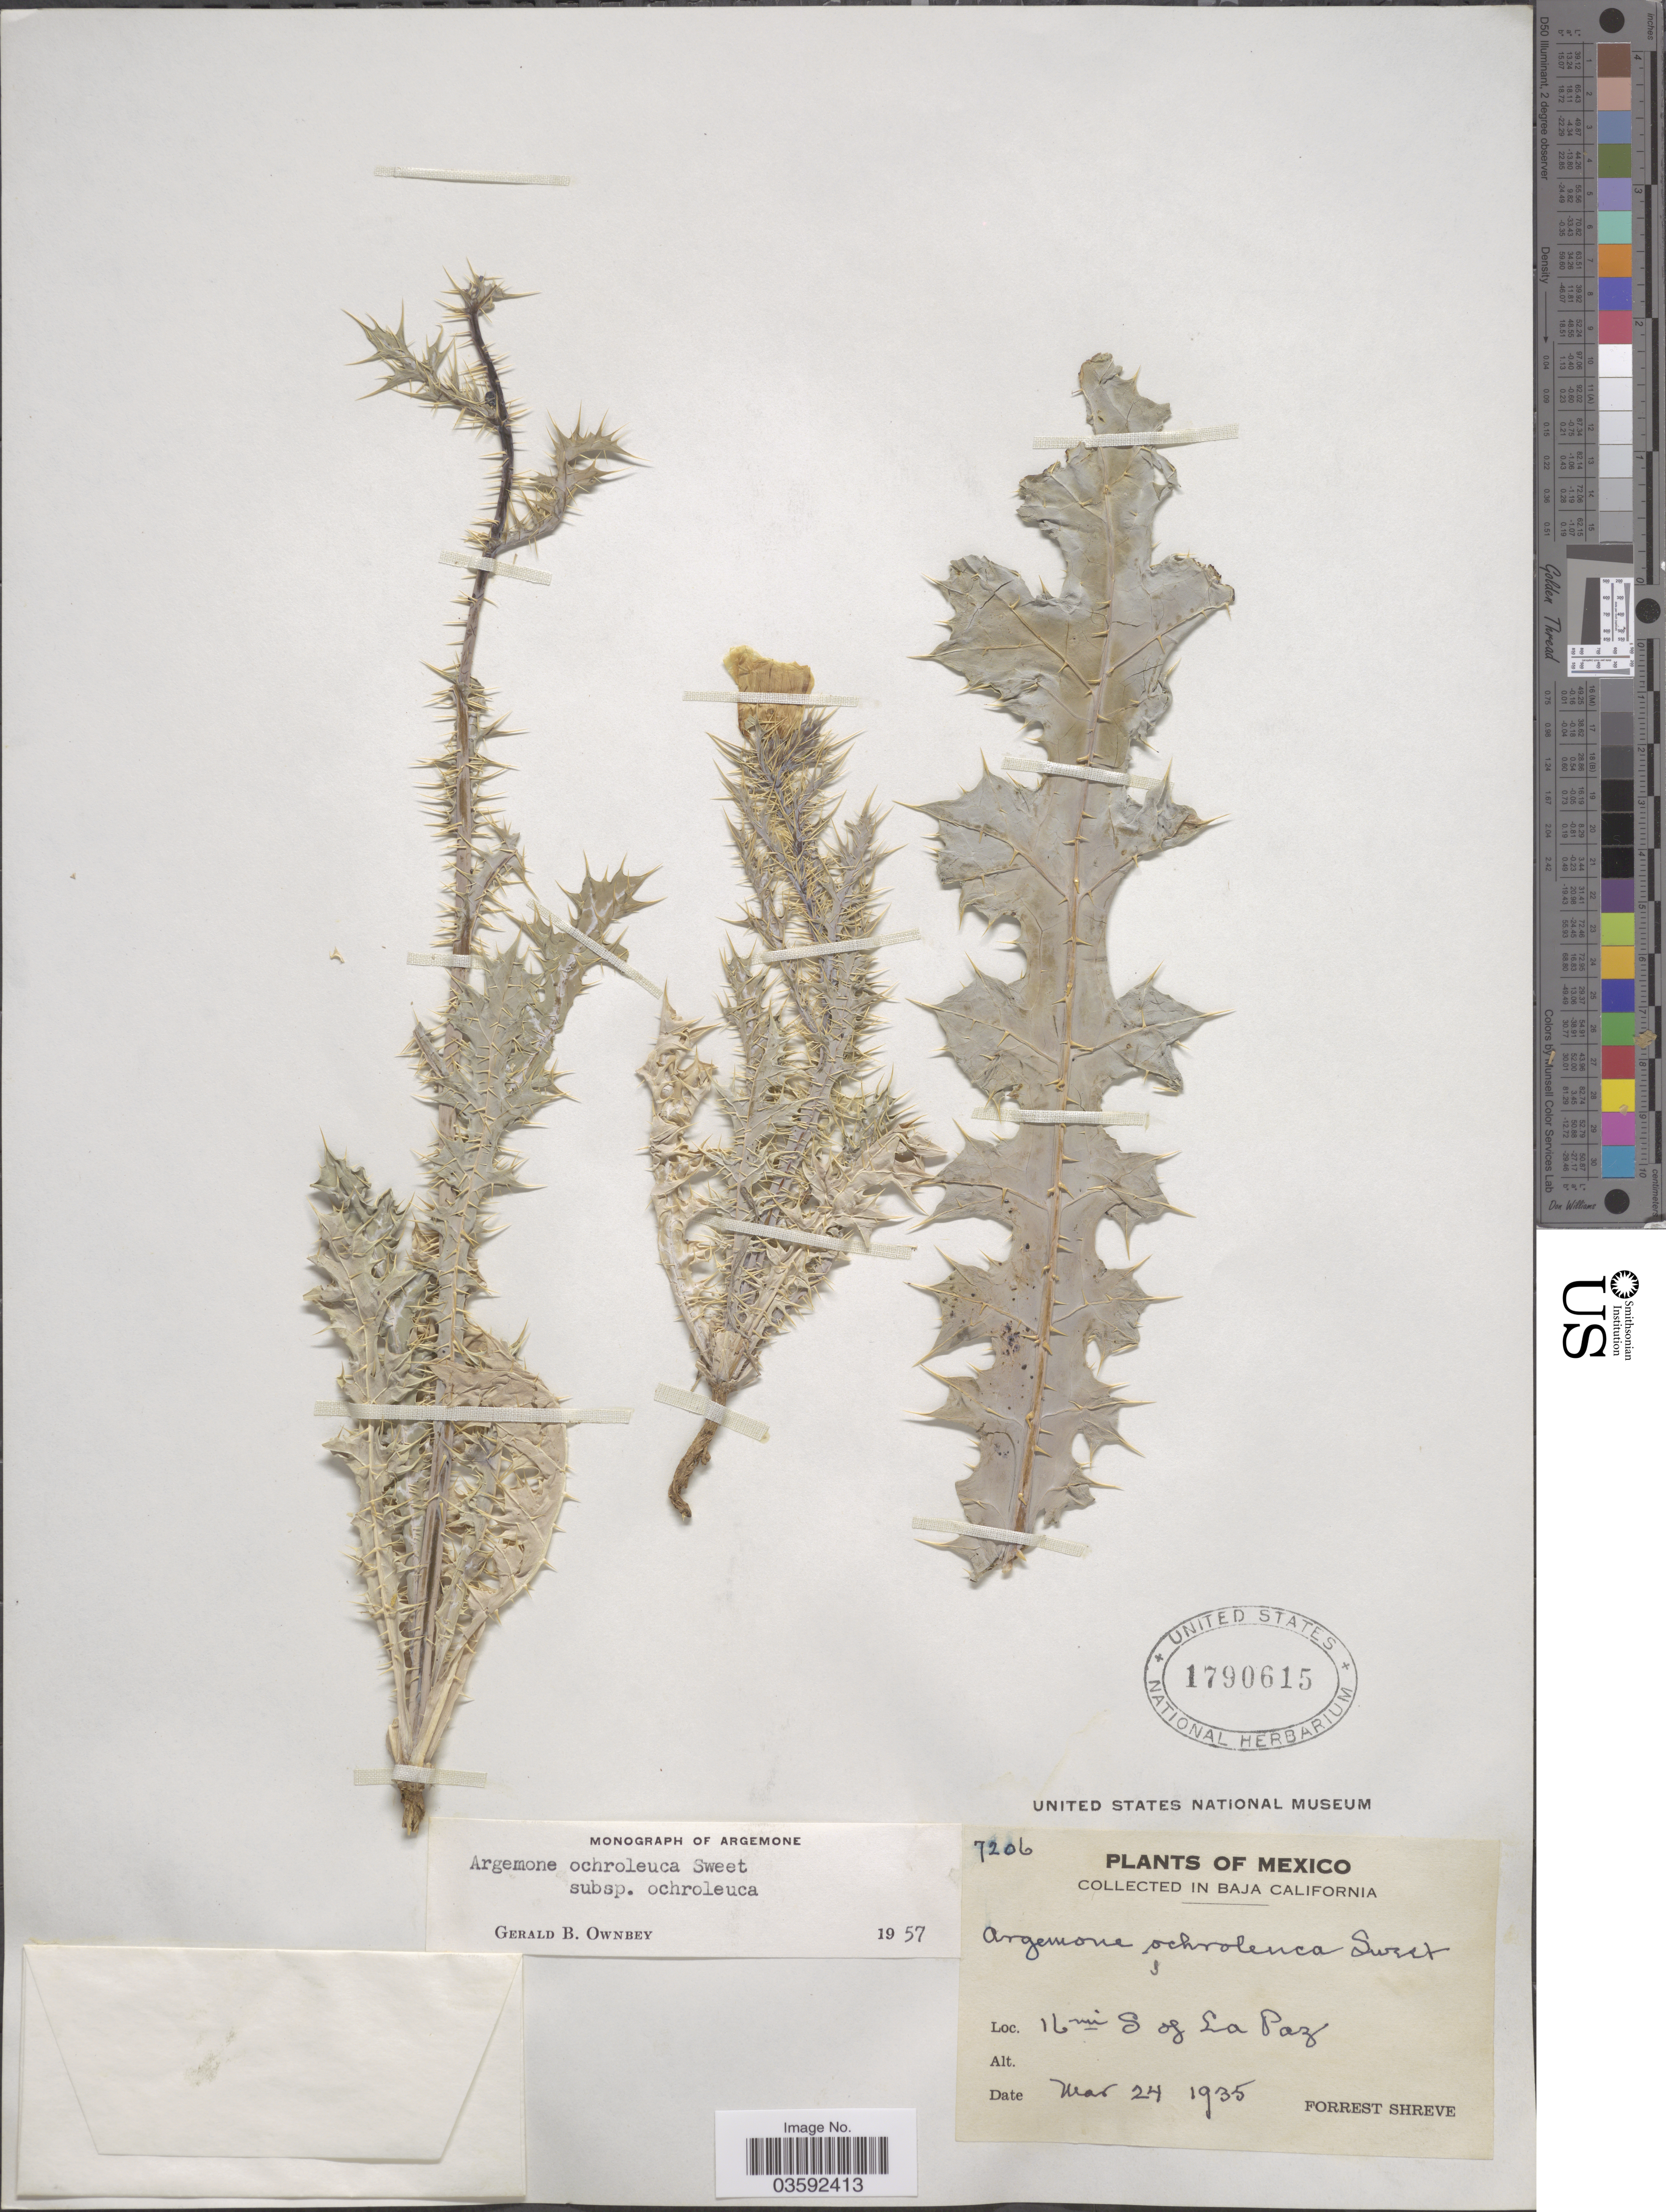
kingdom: Plantae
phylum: Tracheophyta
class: Magnoliopsida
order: Ranunculales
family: Papaveraceae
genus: Argemone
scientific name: Argemone ochroleuca subsp. ochroleuca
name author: Sweet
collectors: F. Shreve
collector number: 7206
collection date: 1935-03-24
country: Mexico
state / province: Baja California Sur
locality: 16 mi S of La Paz.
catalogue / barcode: US 1790615